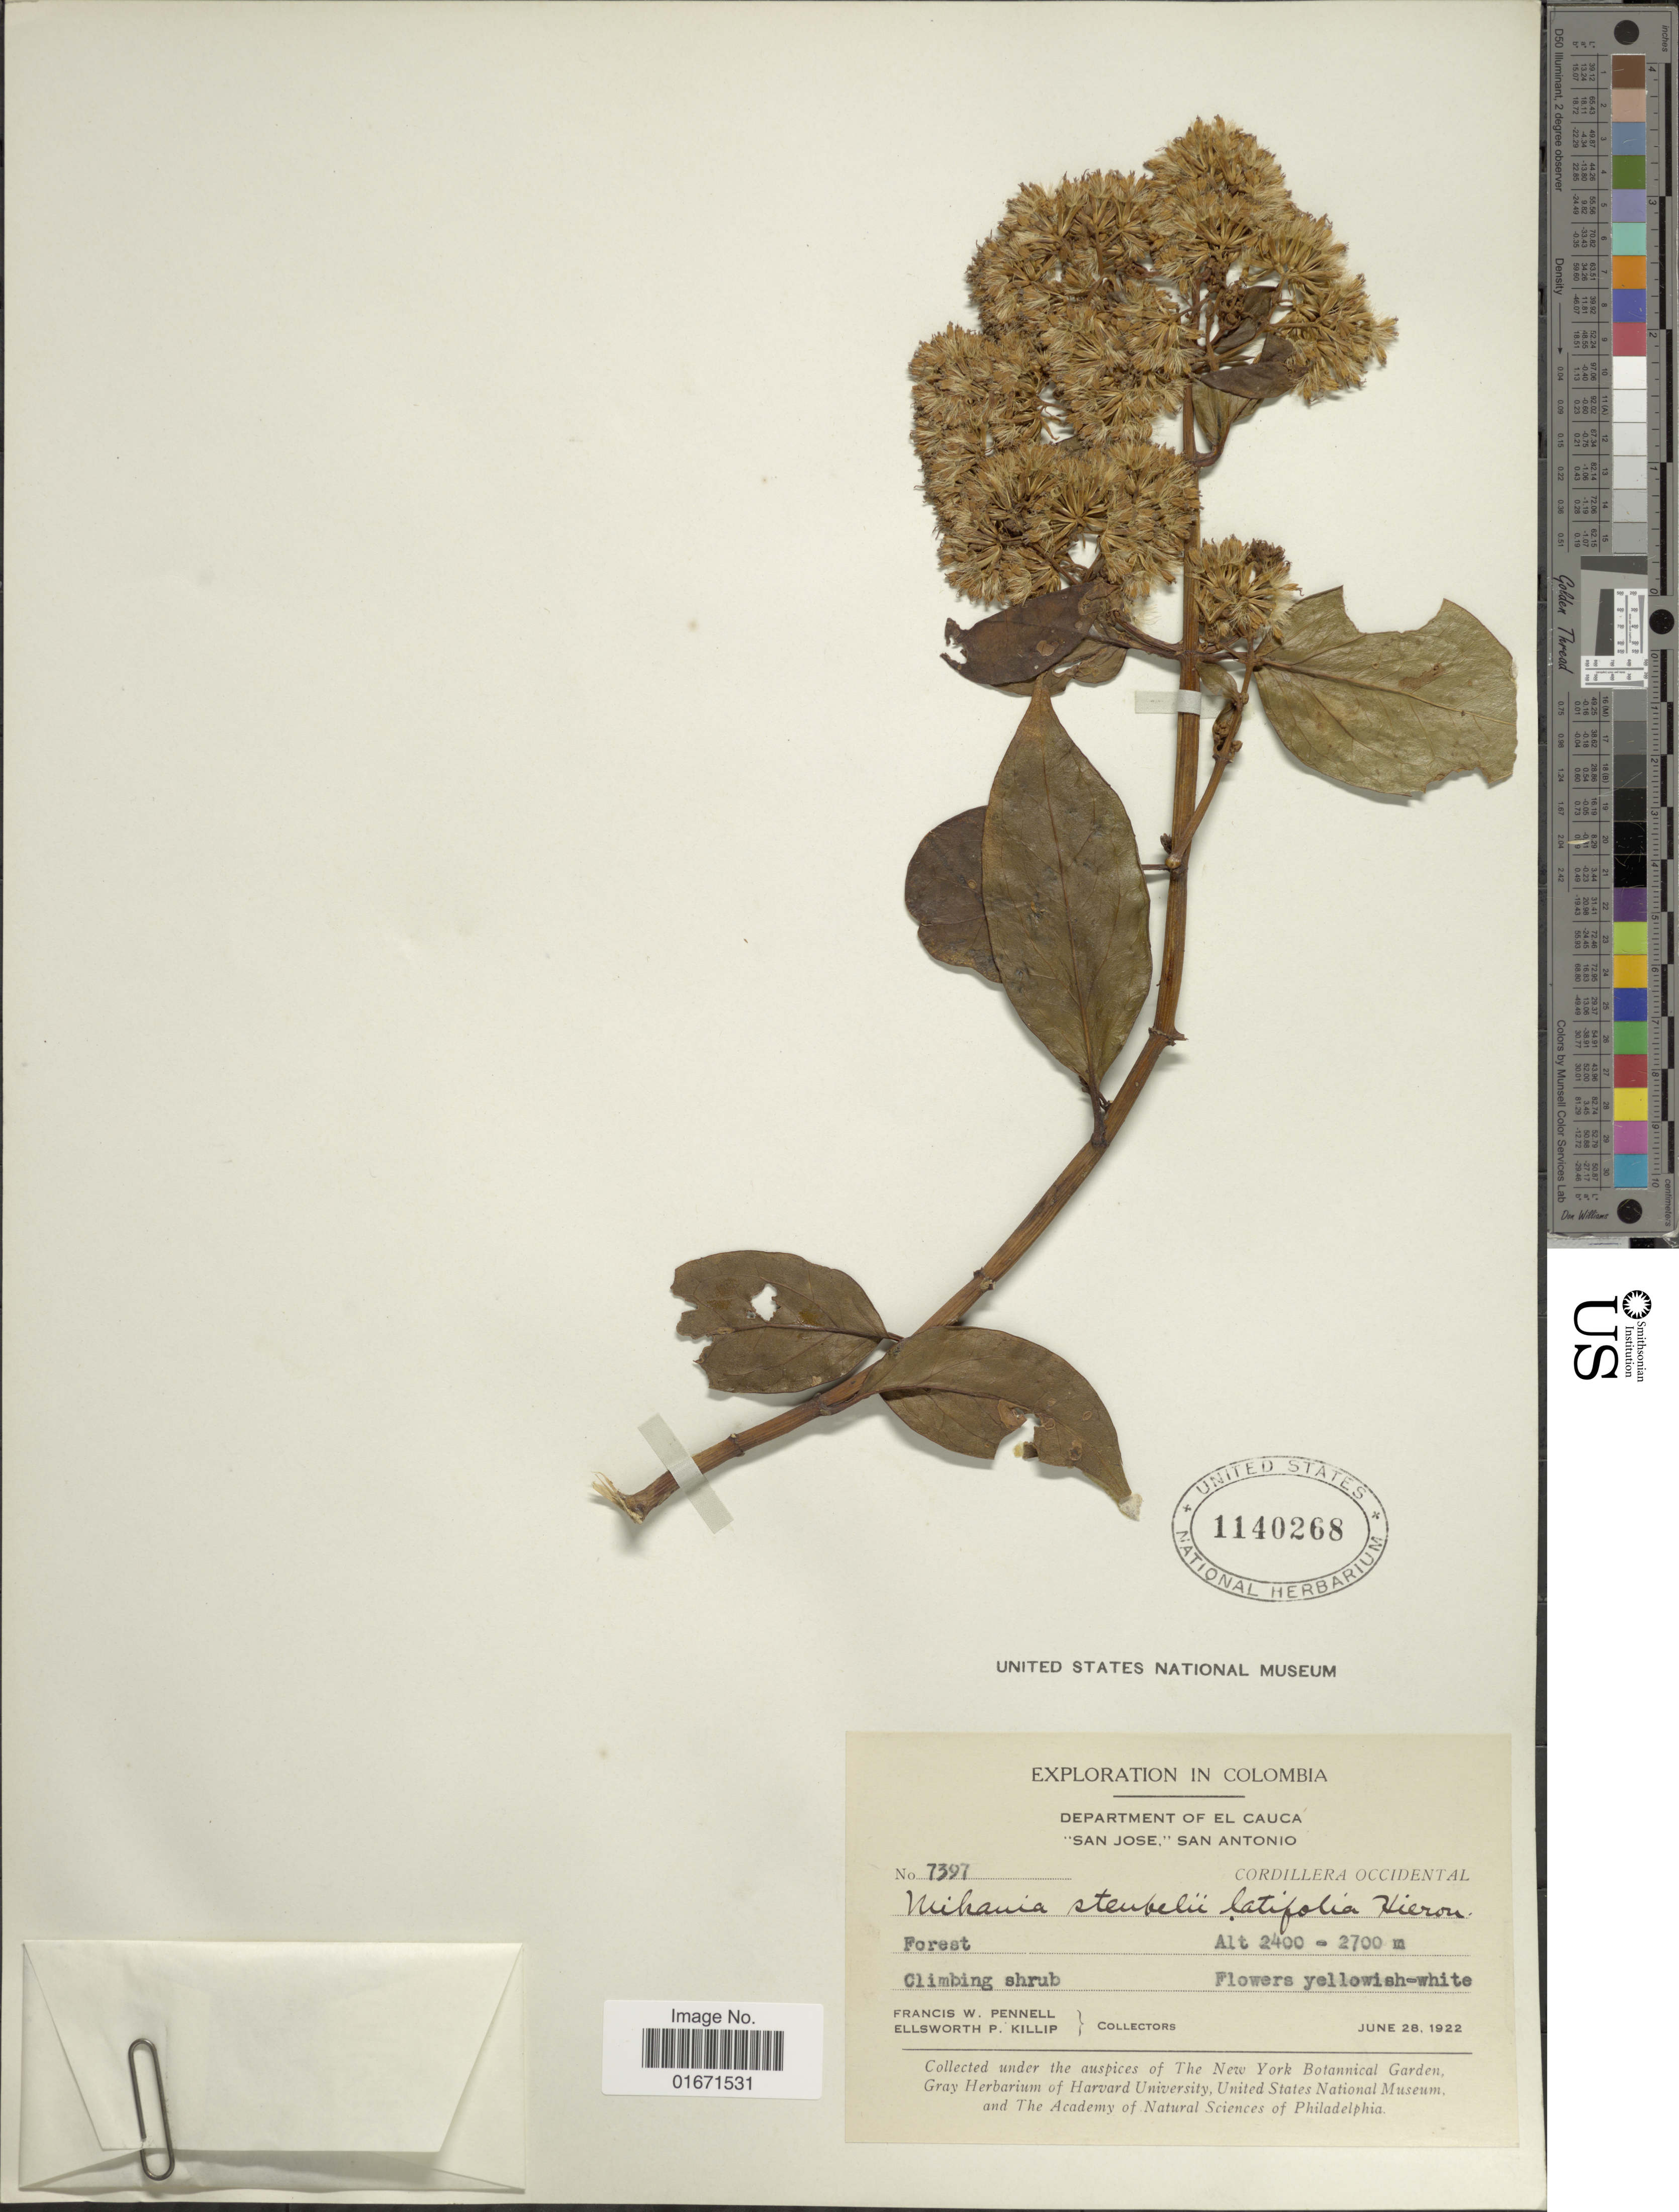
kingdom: Plantae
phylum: Tracheophyta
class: Magnoliopsida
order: Asterales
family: Asteraceae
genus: Mikania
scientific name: Mikania stuebelii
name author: Hieron.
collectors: F. W. Pennell & E. P. Killip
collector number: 7397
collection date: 1922-06-28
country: Colombia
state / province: Cauca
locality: Department of El Cauca. "San Jose", San Antonio. Cordillera Occidental. Forest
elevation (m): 2400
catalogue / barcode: US 1140268